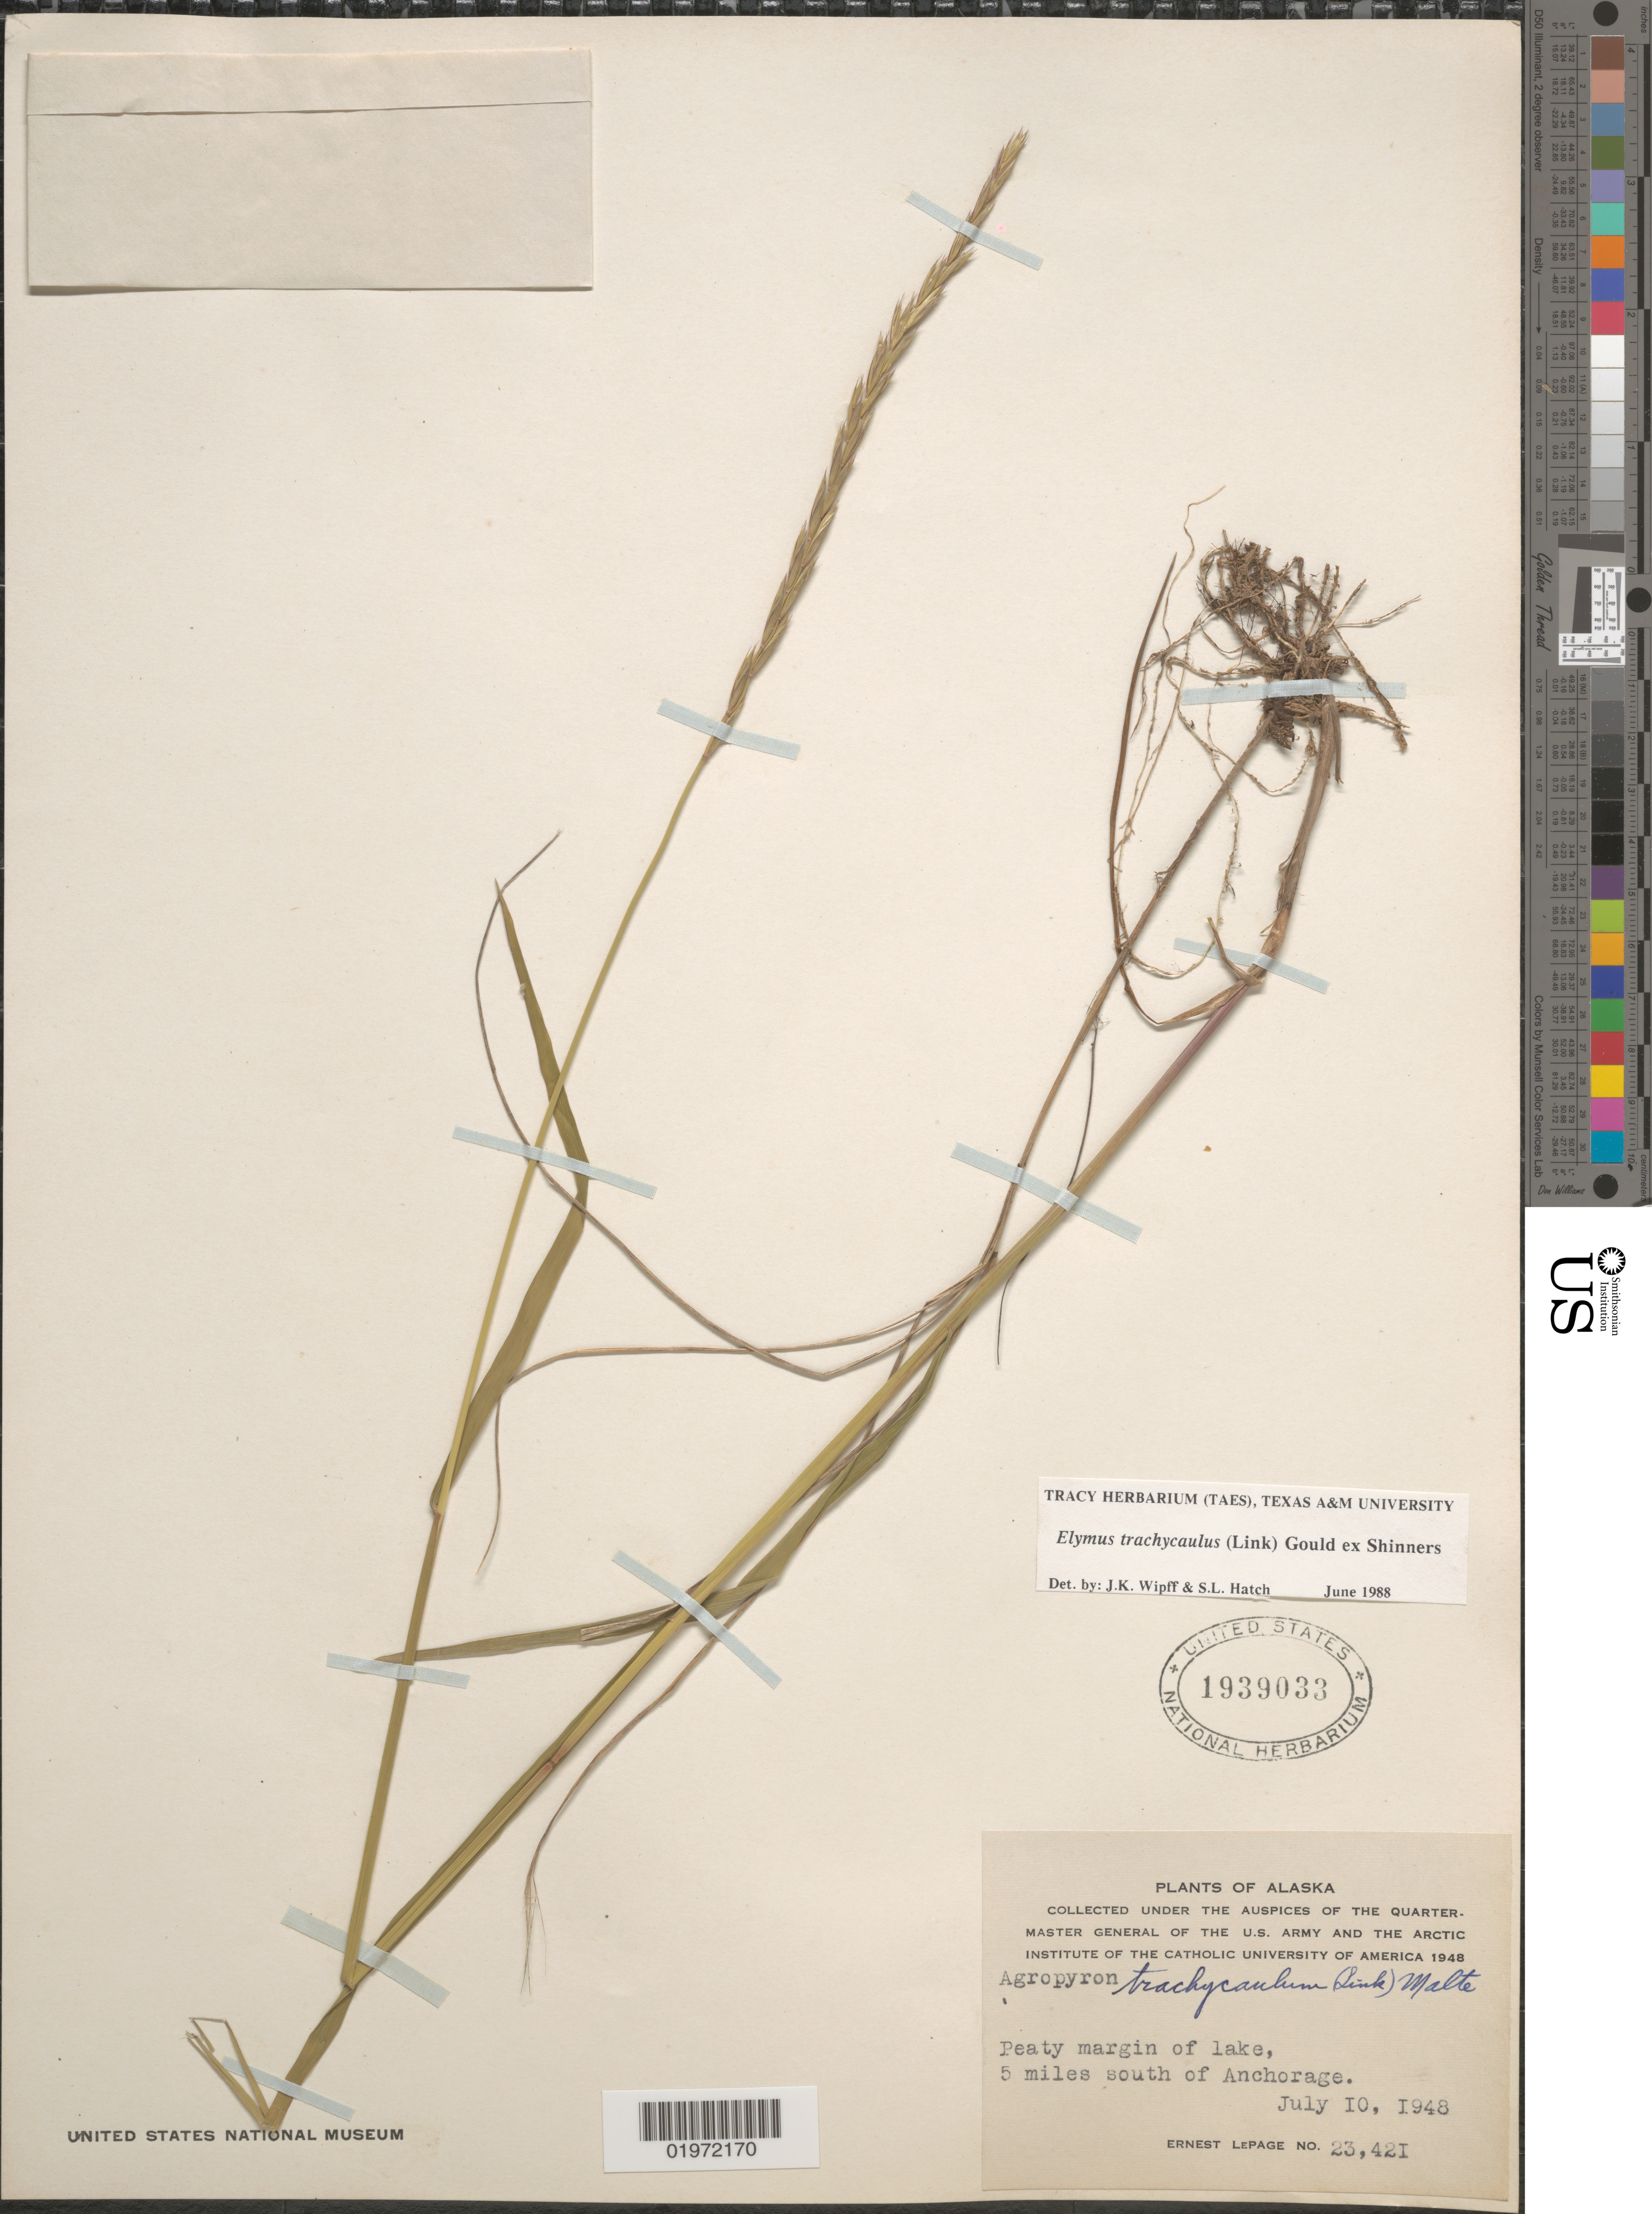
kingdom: Plantae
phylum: Tracheophyta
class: Liliopsida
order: Poales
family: Poaceae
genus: Elymus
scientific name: Elymus trachycaulus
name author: (Link) Gould ex Shinners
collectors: E. Lepage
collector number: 23421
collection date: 1948-07-10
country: United States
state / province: Alaska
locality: Peaty margin of lake, 5 miles south of Anchorage.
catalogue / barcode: US 1939033